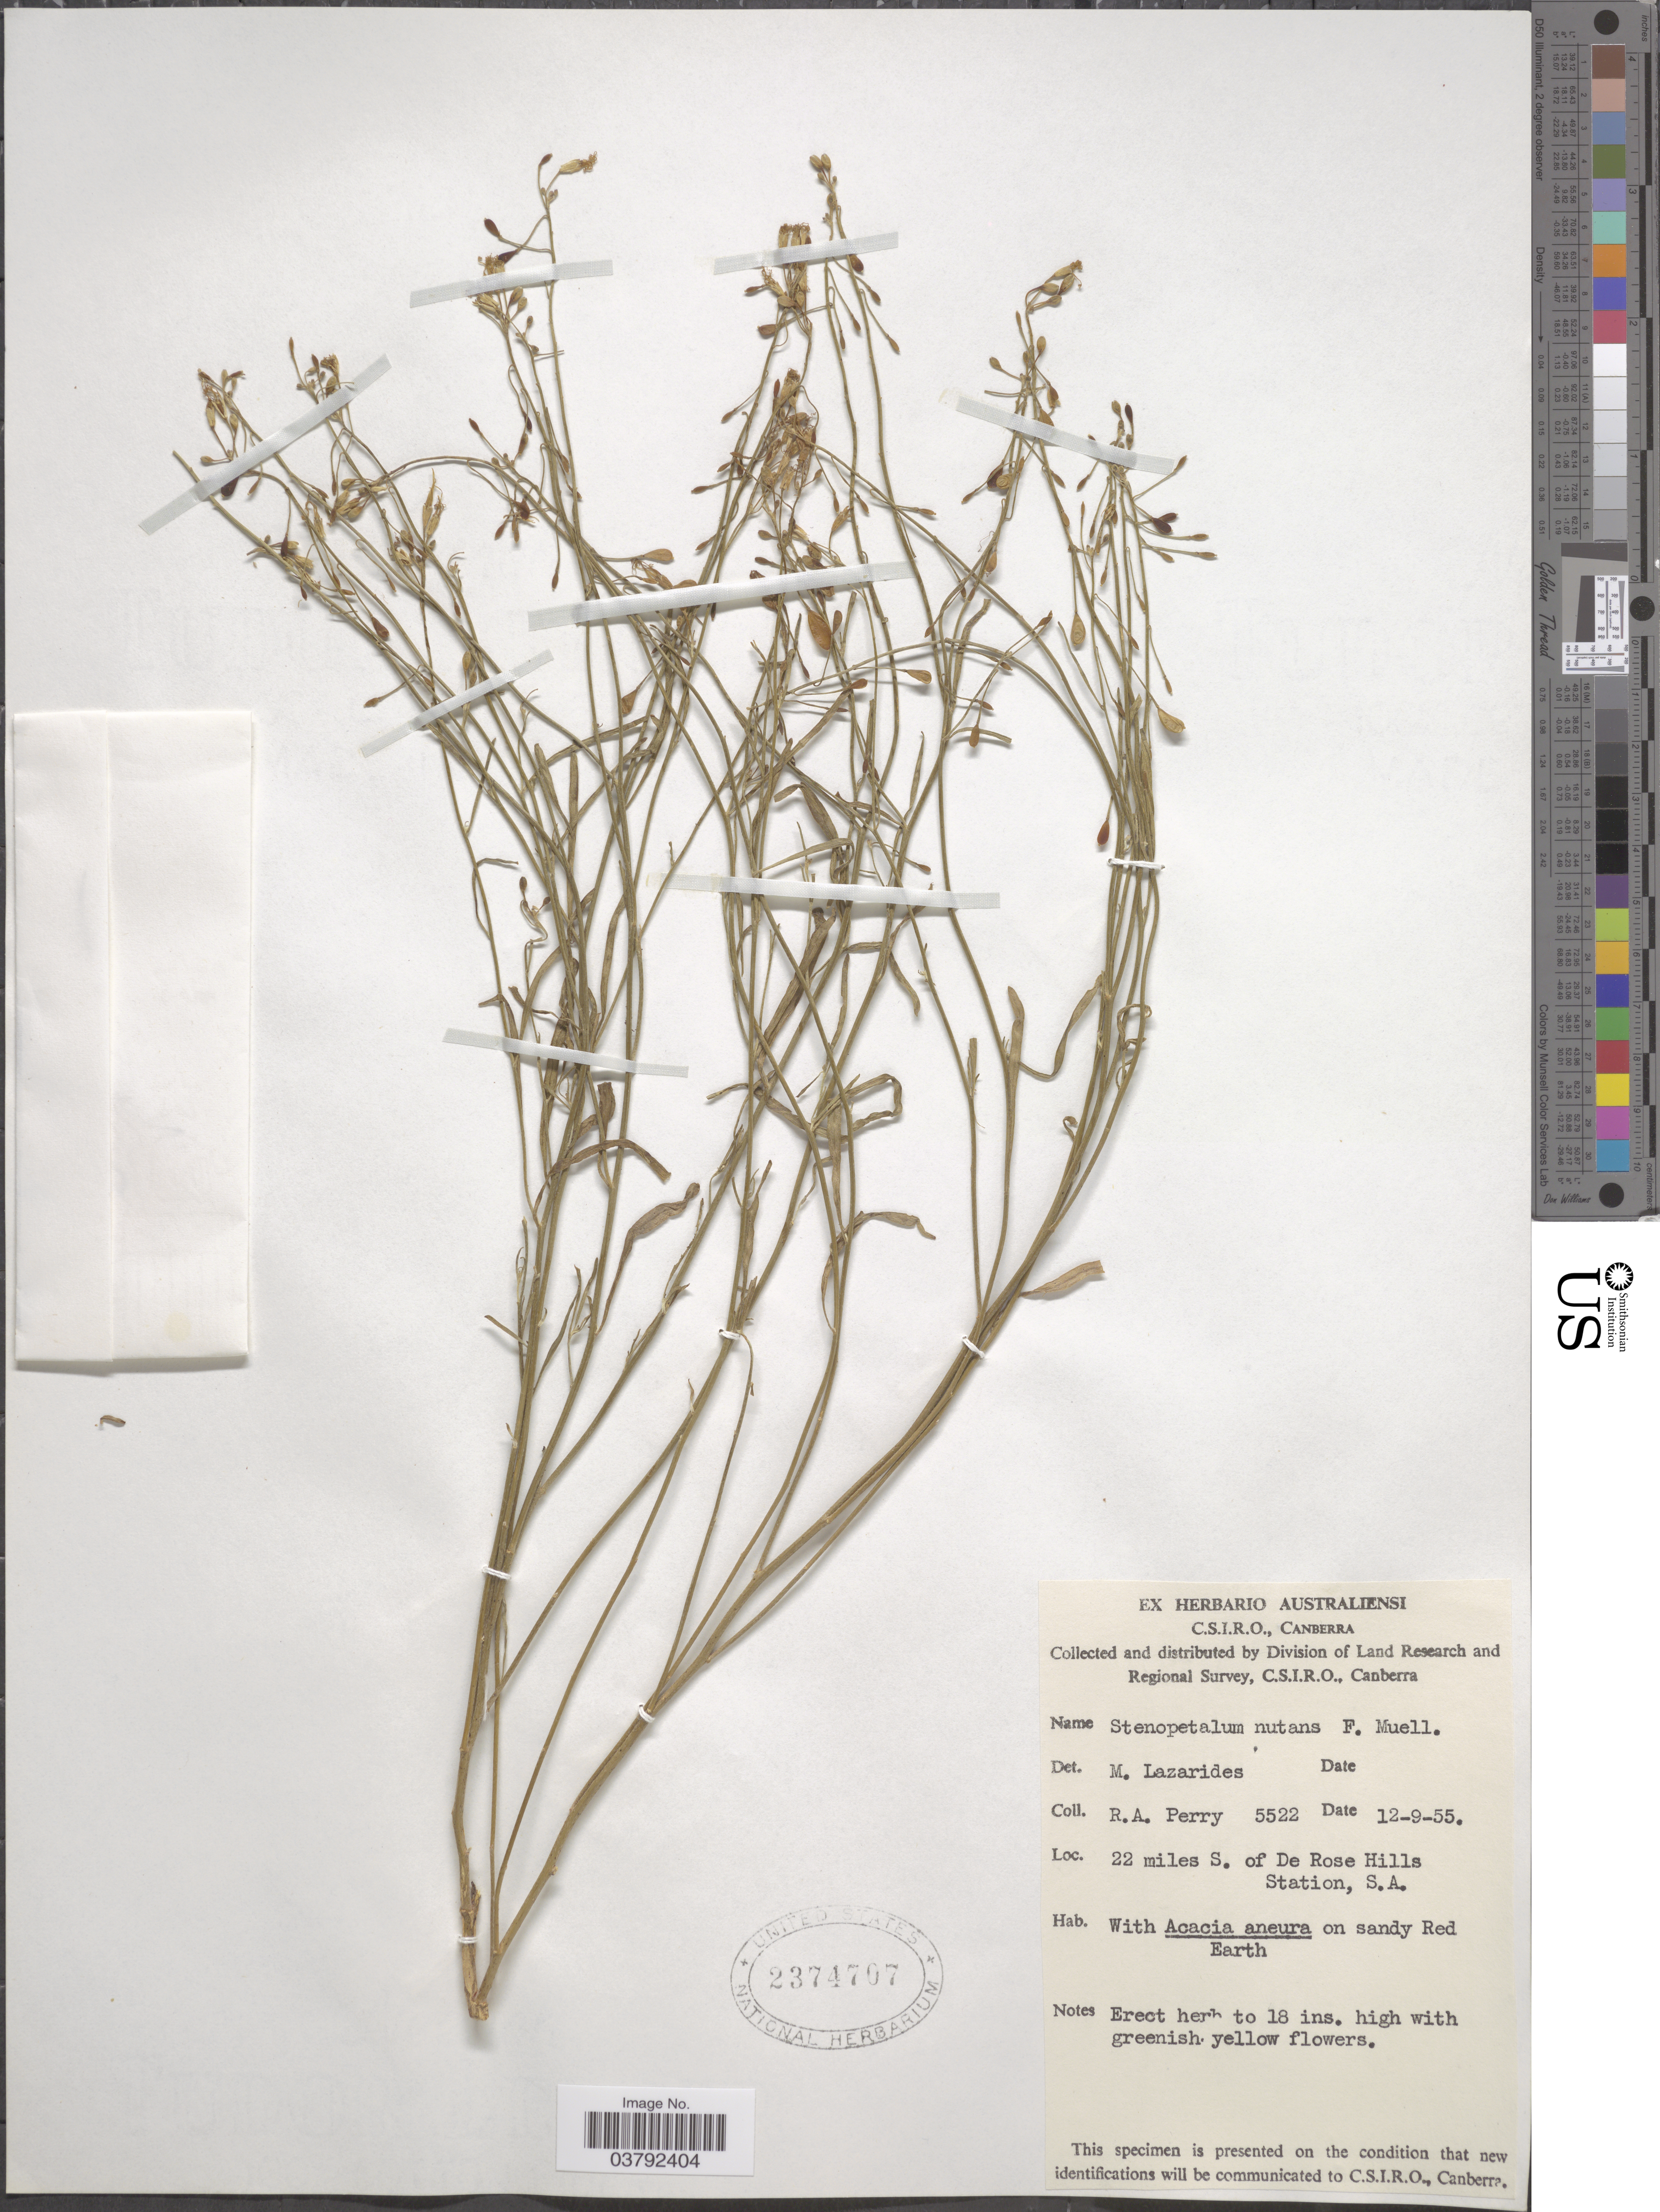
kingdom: Plantae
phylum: Tracheophyta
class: Magnoliopsida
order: Brassicales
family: Brassicaceae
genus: Stenopetalum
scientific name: Stenopetalum nutans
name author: F. Muell.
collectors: Perry, R. A.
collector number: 5522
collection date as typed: Transcribed d/m/y: 12/9/55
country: Australia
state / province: South Australia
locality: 22 miles S. of De Rose Hills Station.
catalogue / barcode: US 2374707